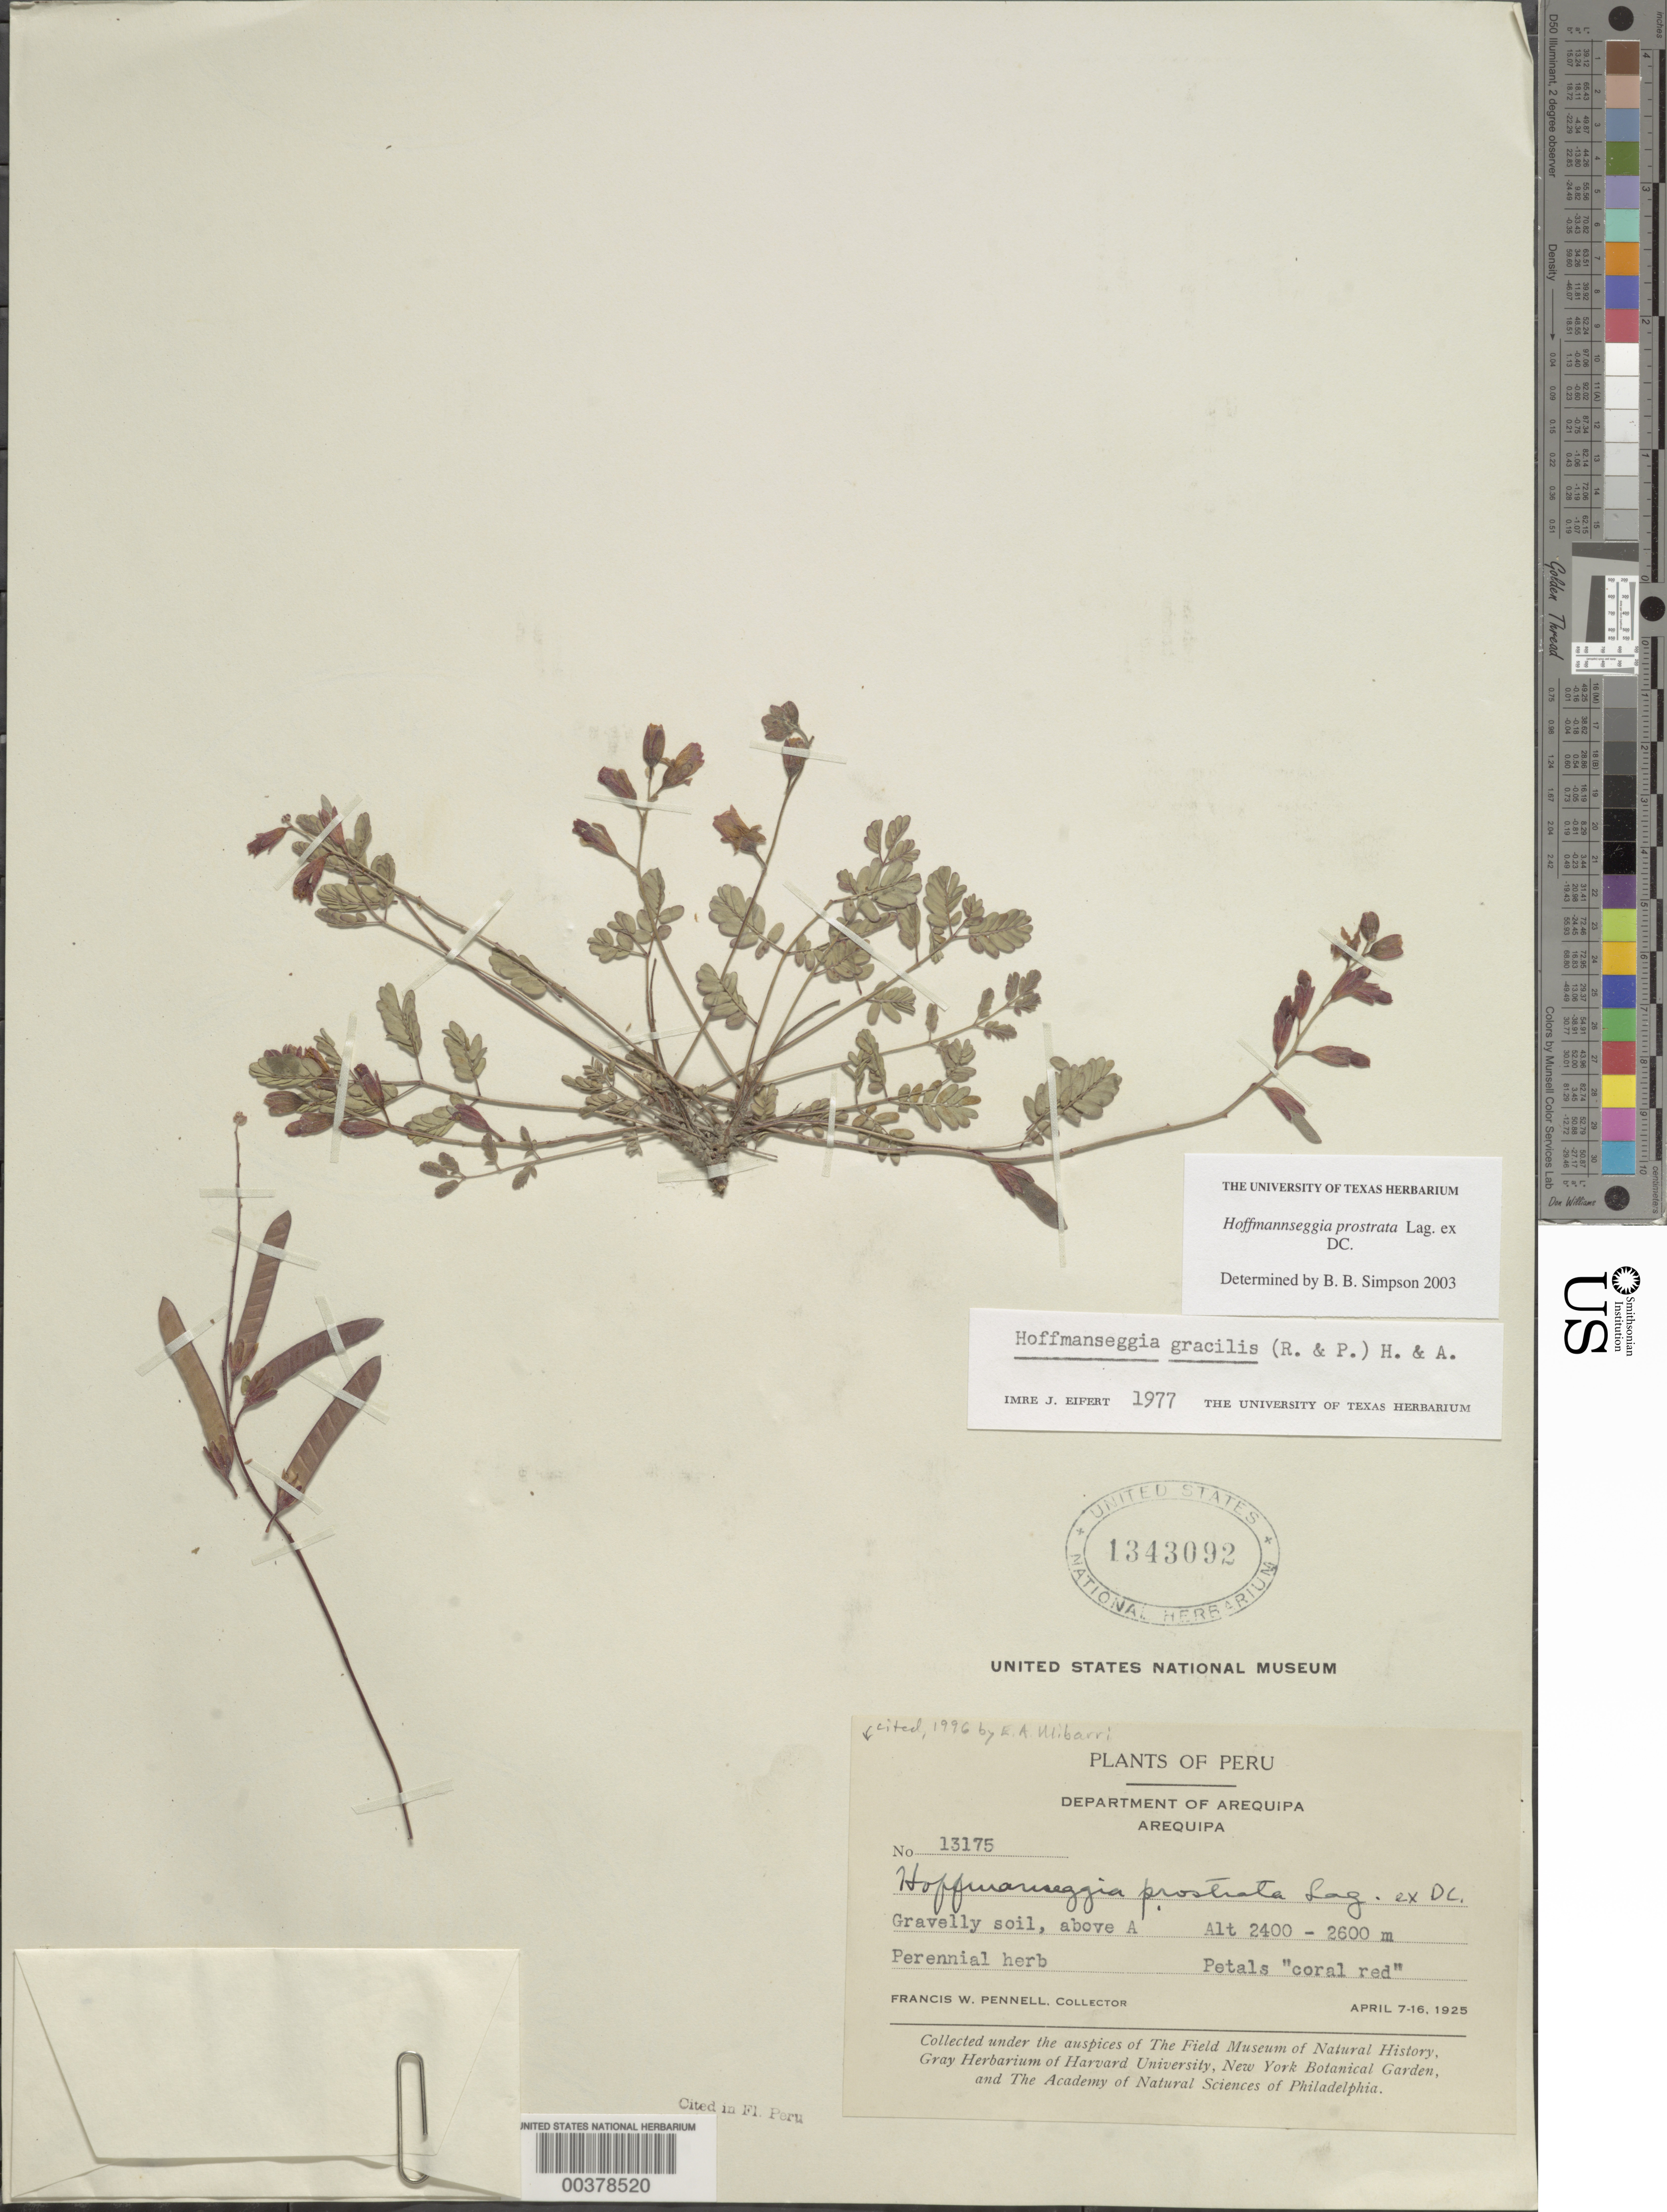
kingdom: Plantae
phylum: Tracheophyta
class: Magnoliopsida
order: Fabales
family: Fabaceae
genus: Hoffmannseggia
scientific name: Hoffmannseggia prostrata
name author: Lag. ex DC.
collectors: F. W. Pennell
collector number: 13175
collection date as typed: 07 Apr 1925 to 16 Apr 1925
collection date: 1925-04-07/1925-04-16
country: Peru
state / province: Arequipa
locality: Above Arequipa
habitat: Gravelly soil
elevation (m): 2400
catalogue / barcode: US 1343092